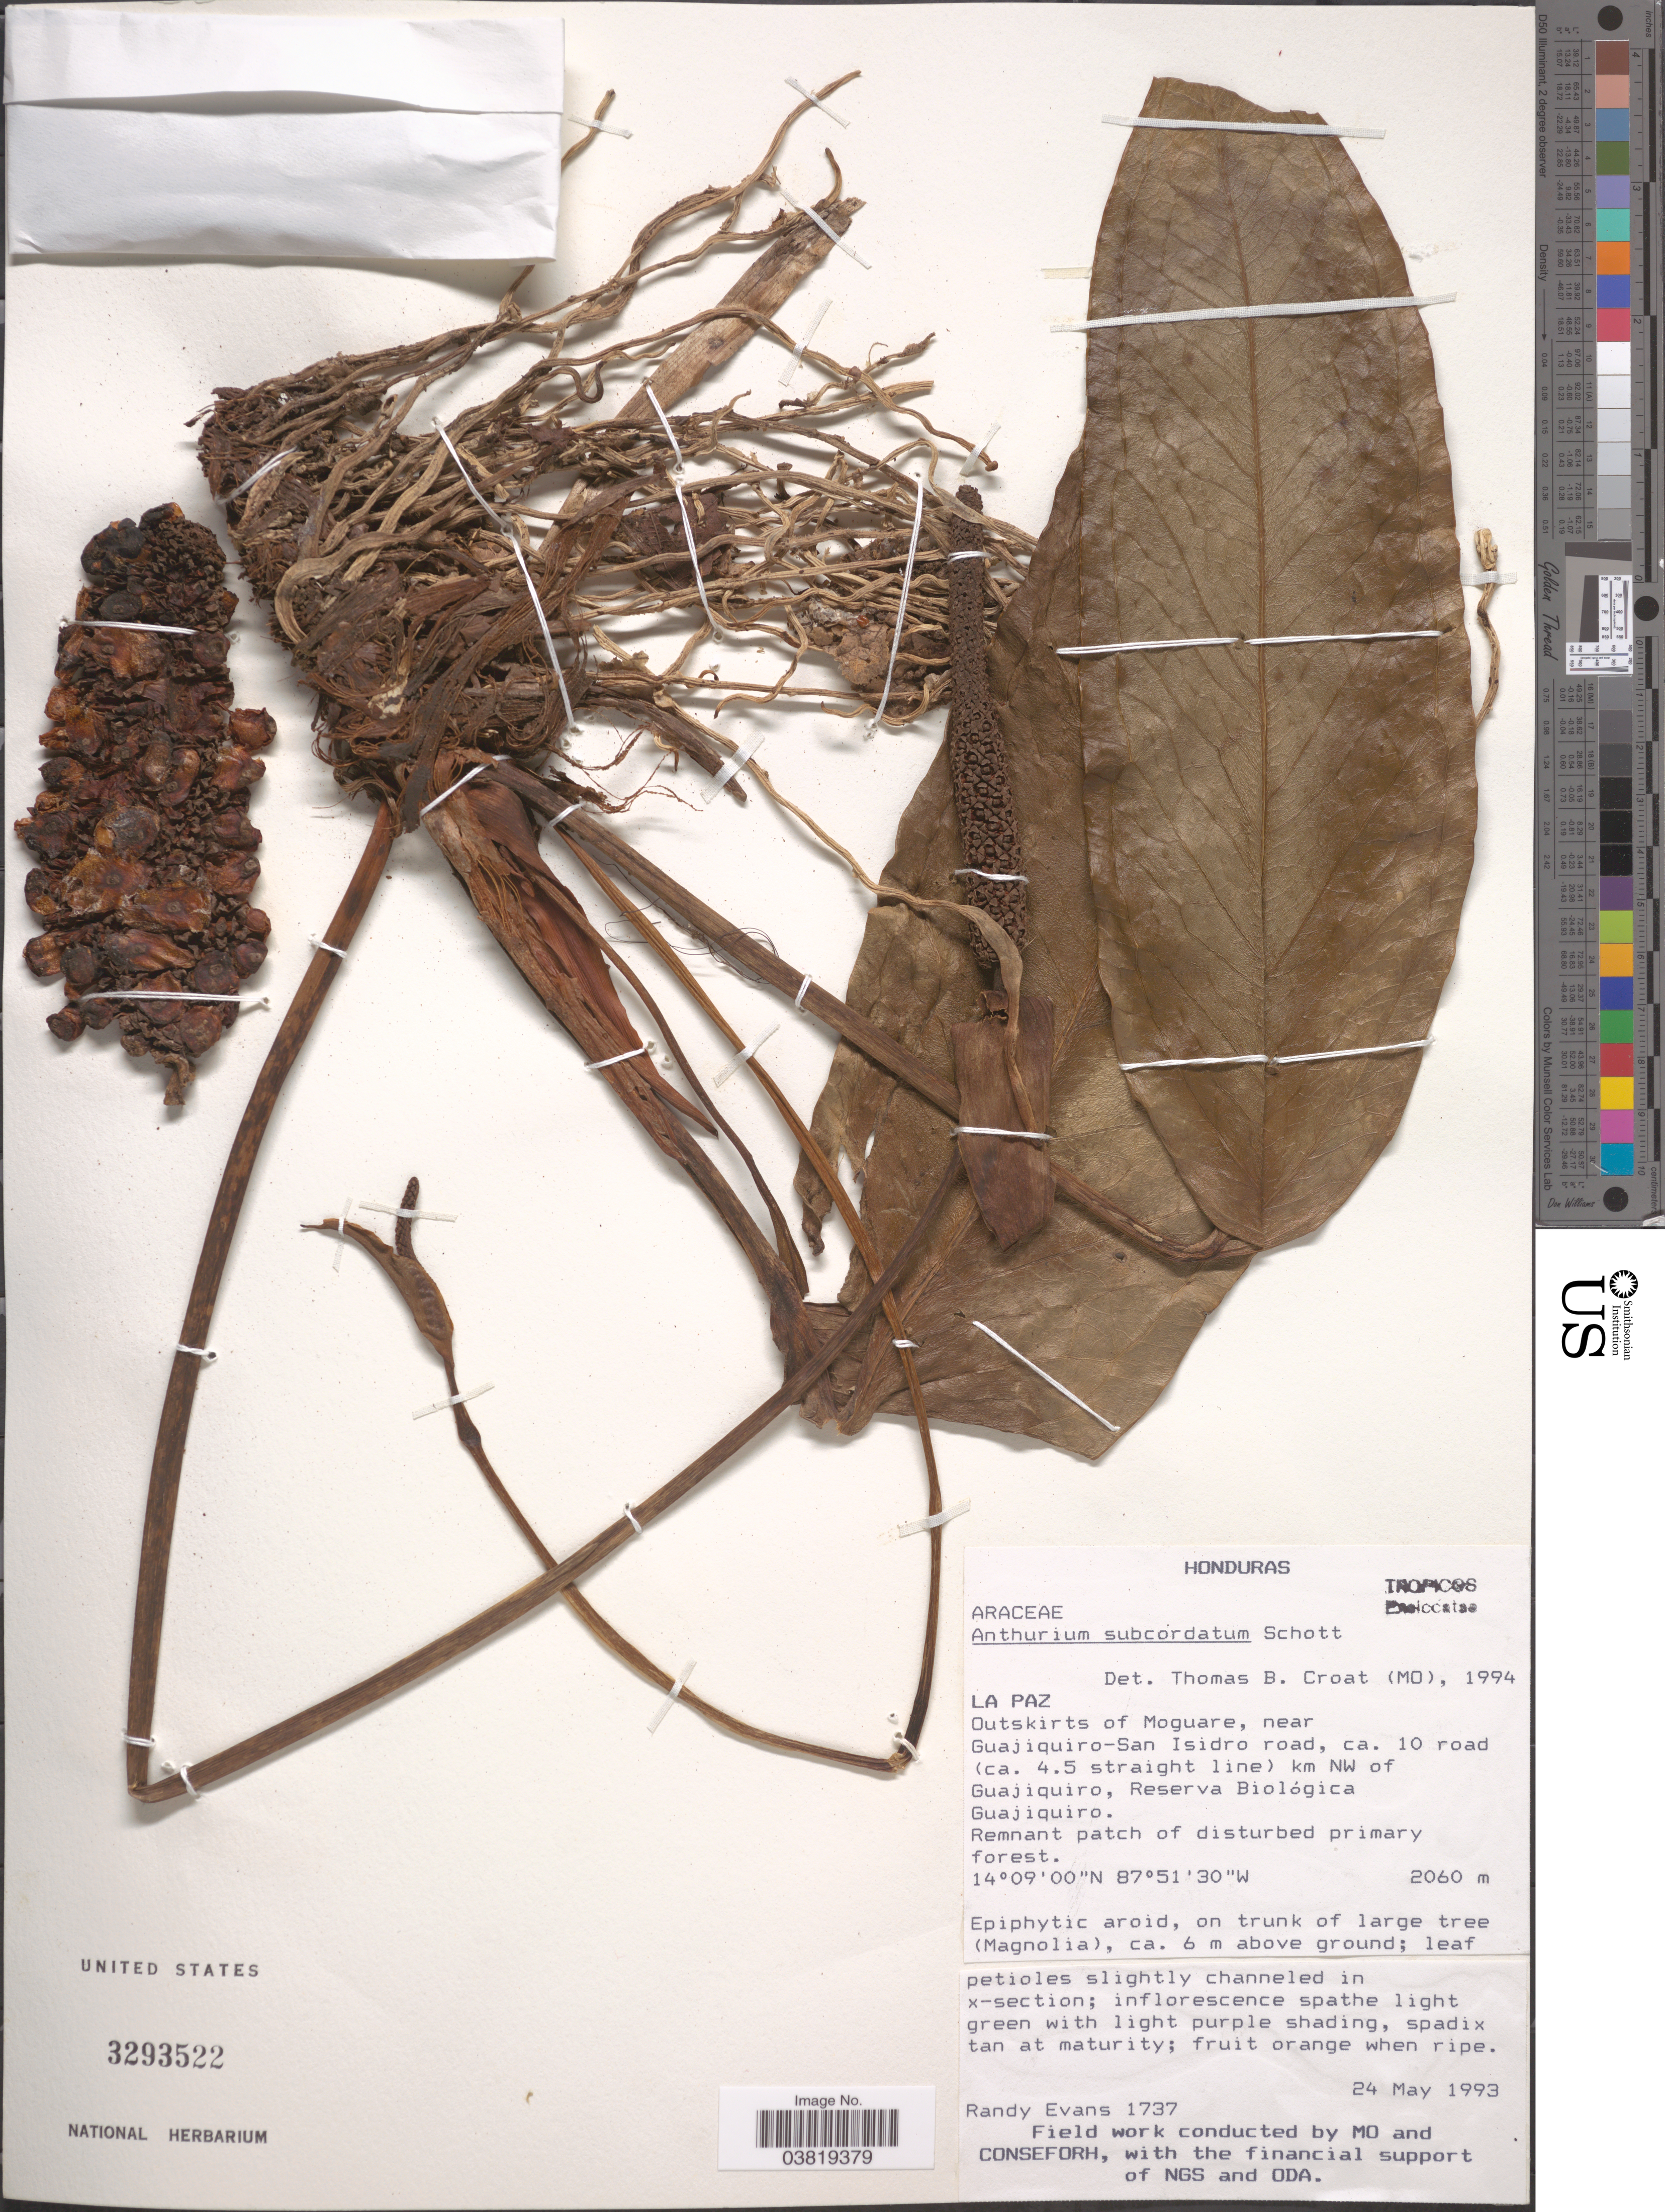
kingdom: Plantae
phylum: Tracheophyta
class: Liliopsida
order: Alismatales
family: Araceae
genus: Anthurium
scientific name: Anthurium subcordatum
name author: Schott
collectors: R. Evans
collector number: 1737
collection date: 1993-05-24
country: Honduras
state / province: La Paz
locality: Outskirts of Moguare, near Guajiquiro-San Isidro road, ca. 10 road (ca. 4.5 straight line) km NW of Guajiquiro, Reserva Biológica Guajiquiro.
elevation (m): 2060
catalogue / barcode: US 3293522